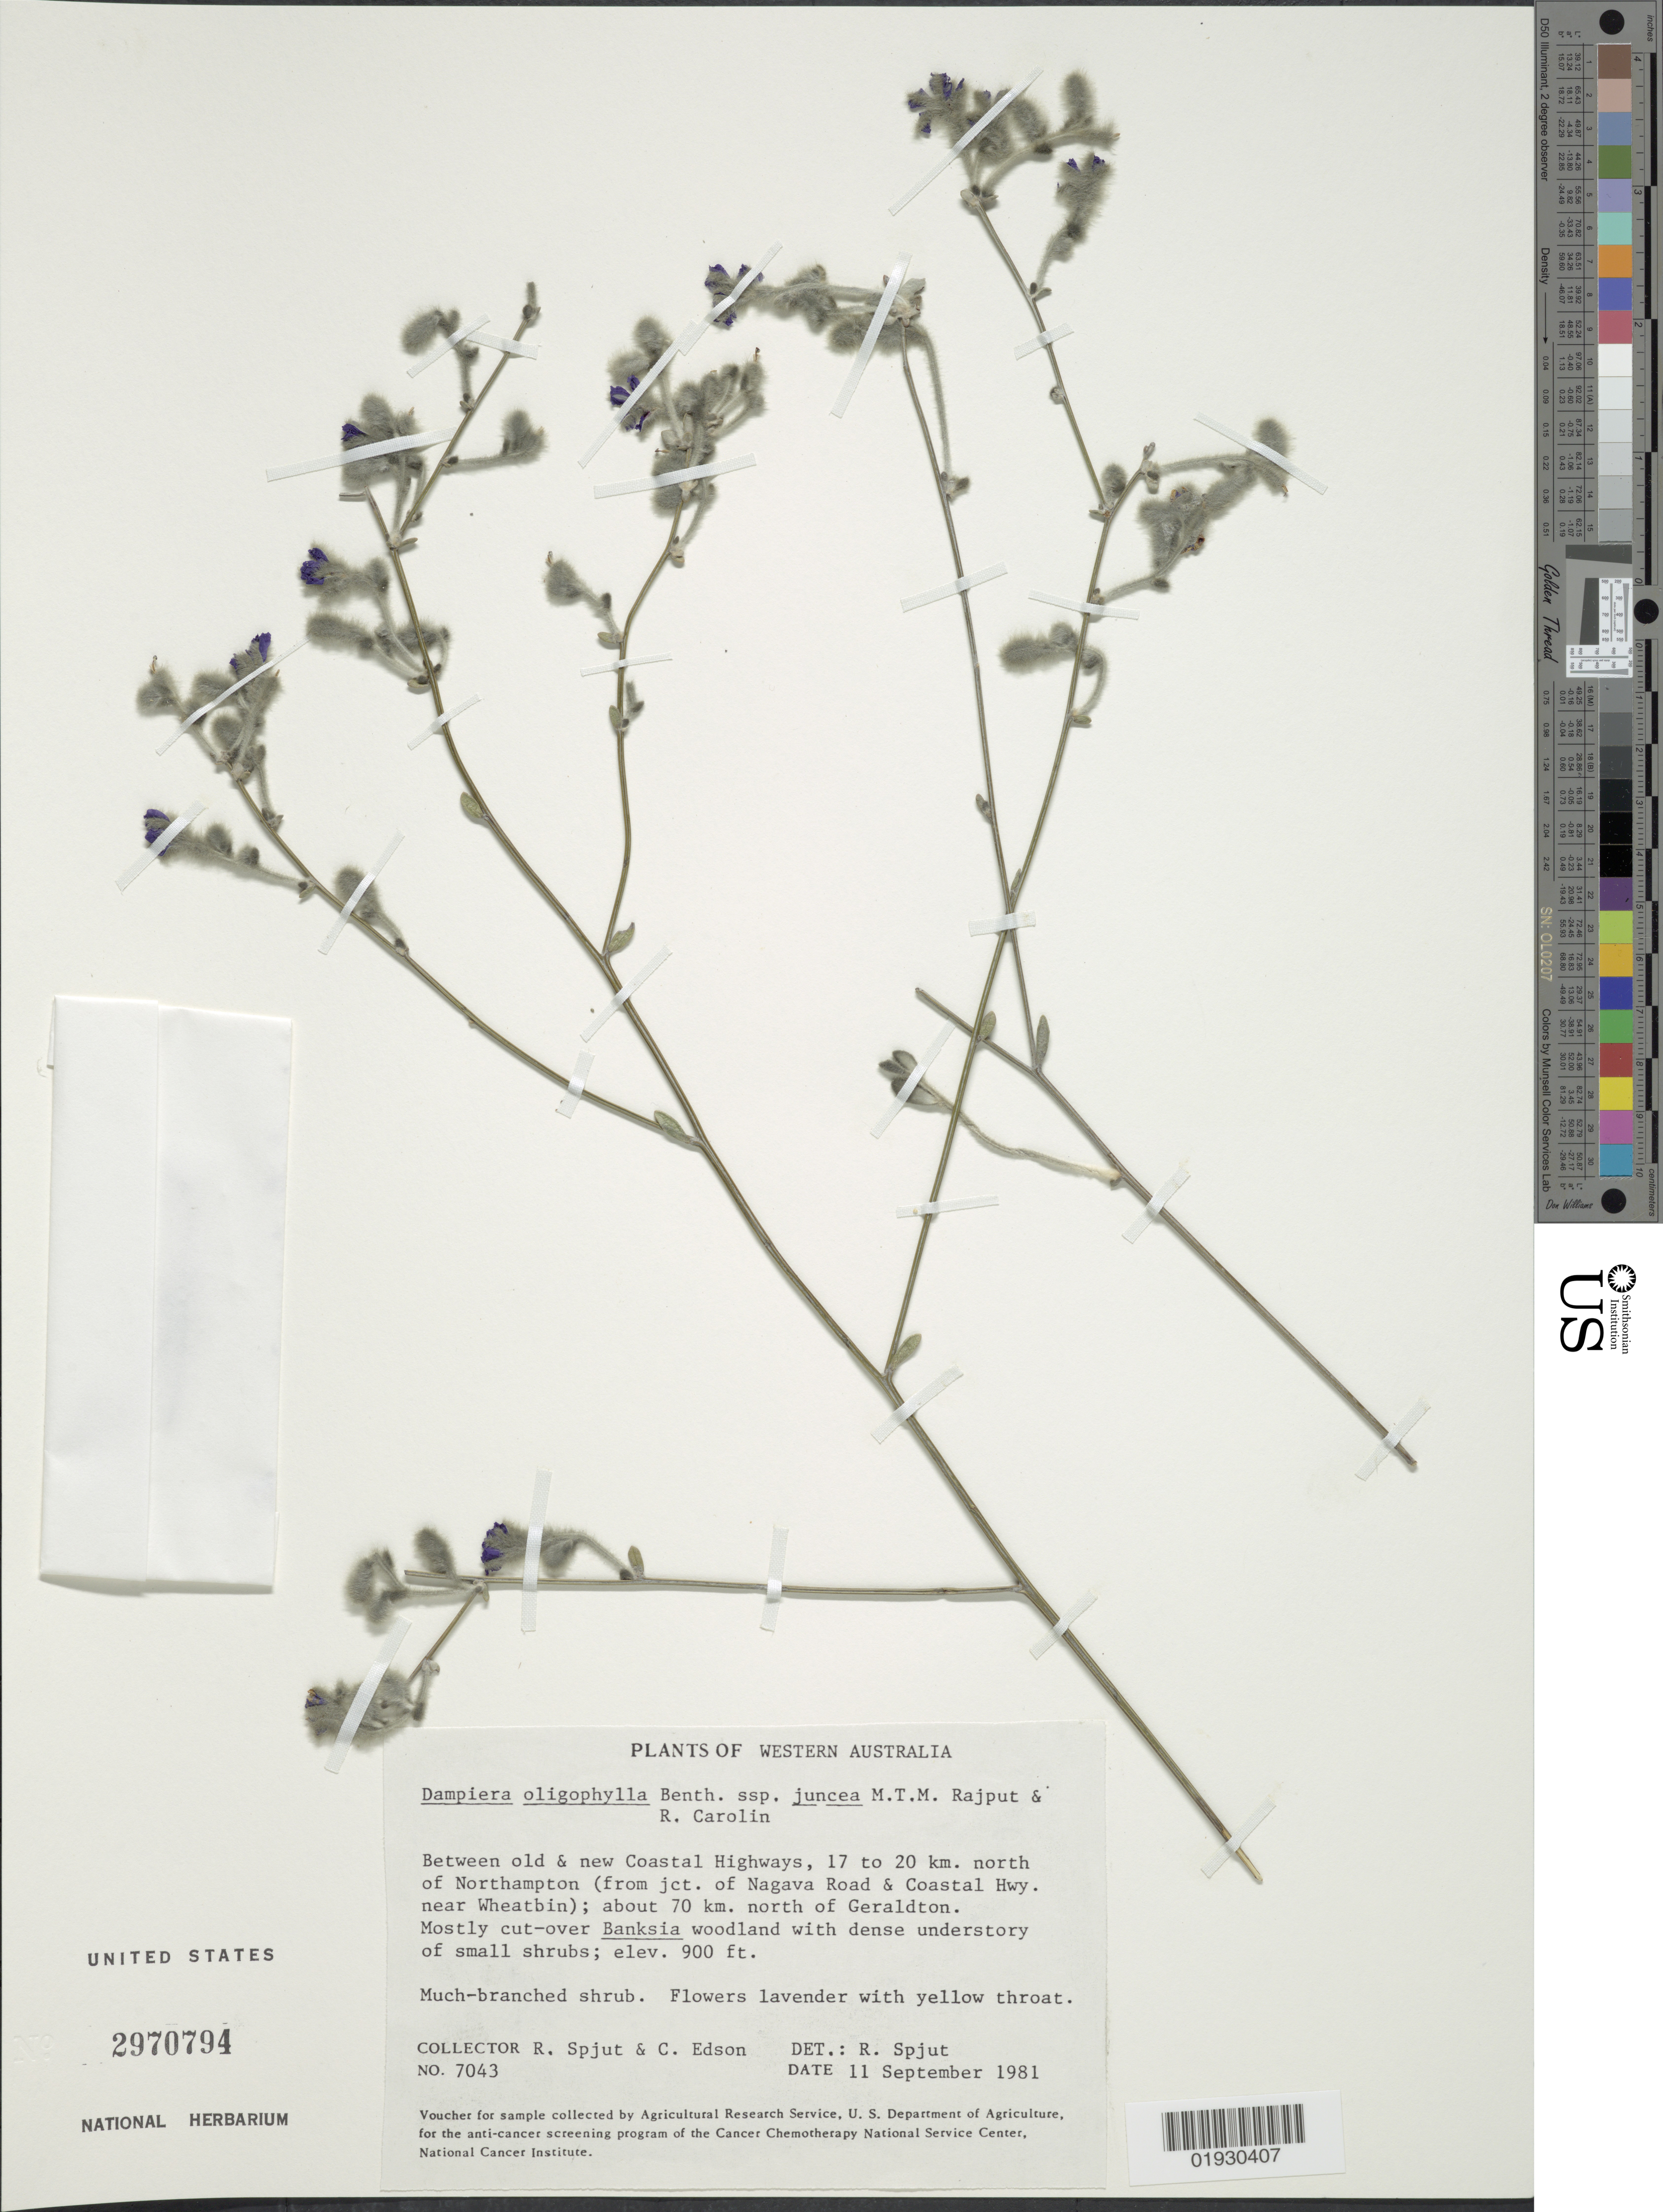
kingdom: Plantae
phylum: Tracheophyta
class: Magnoliopsida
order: Asterales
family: Goodeniaceae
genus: Dampiera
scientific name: Dampiera oligophylla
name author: Benth.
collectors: R. Spjut & C. Edson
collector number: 7043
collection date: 1981-09-11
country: Australia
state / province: Western Australia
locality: Between old & new Coastal Highways, 17 to 20 km. north of Northampton (from jct. of Nagava Road & Coastal Hwy. near Wheatbin); about 70 km. north of Geraldton.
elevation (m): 274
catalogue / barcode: US 2970794